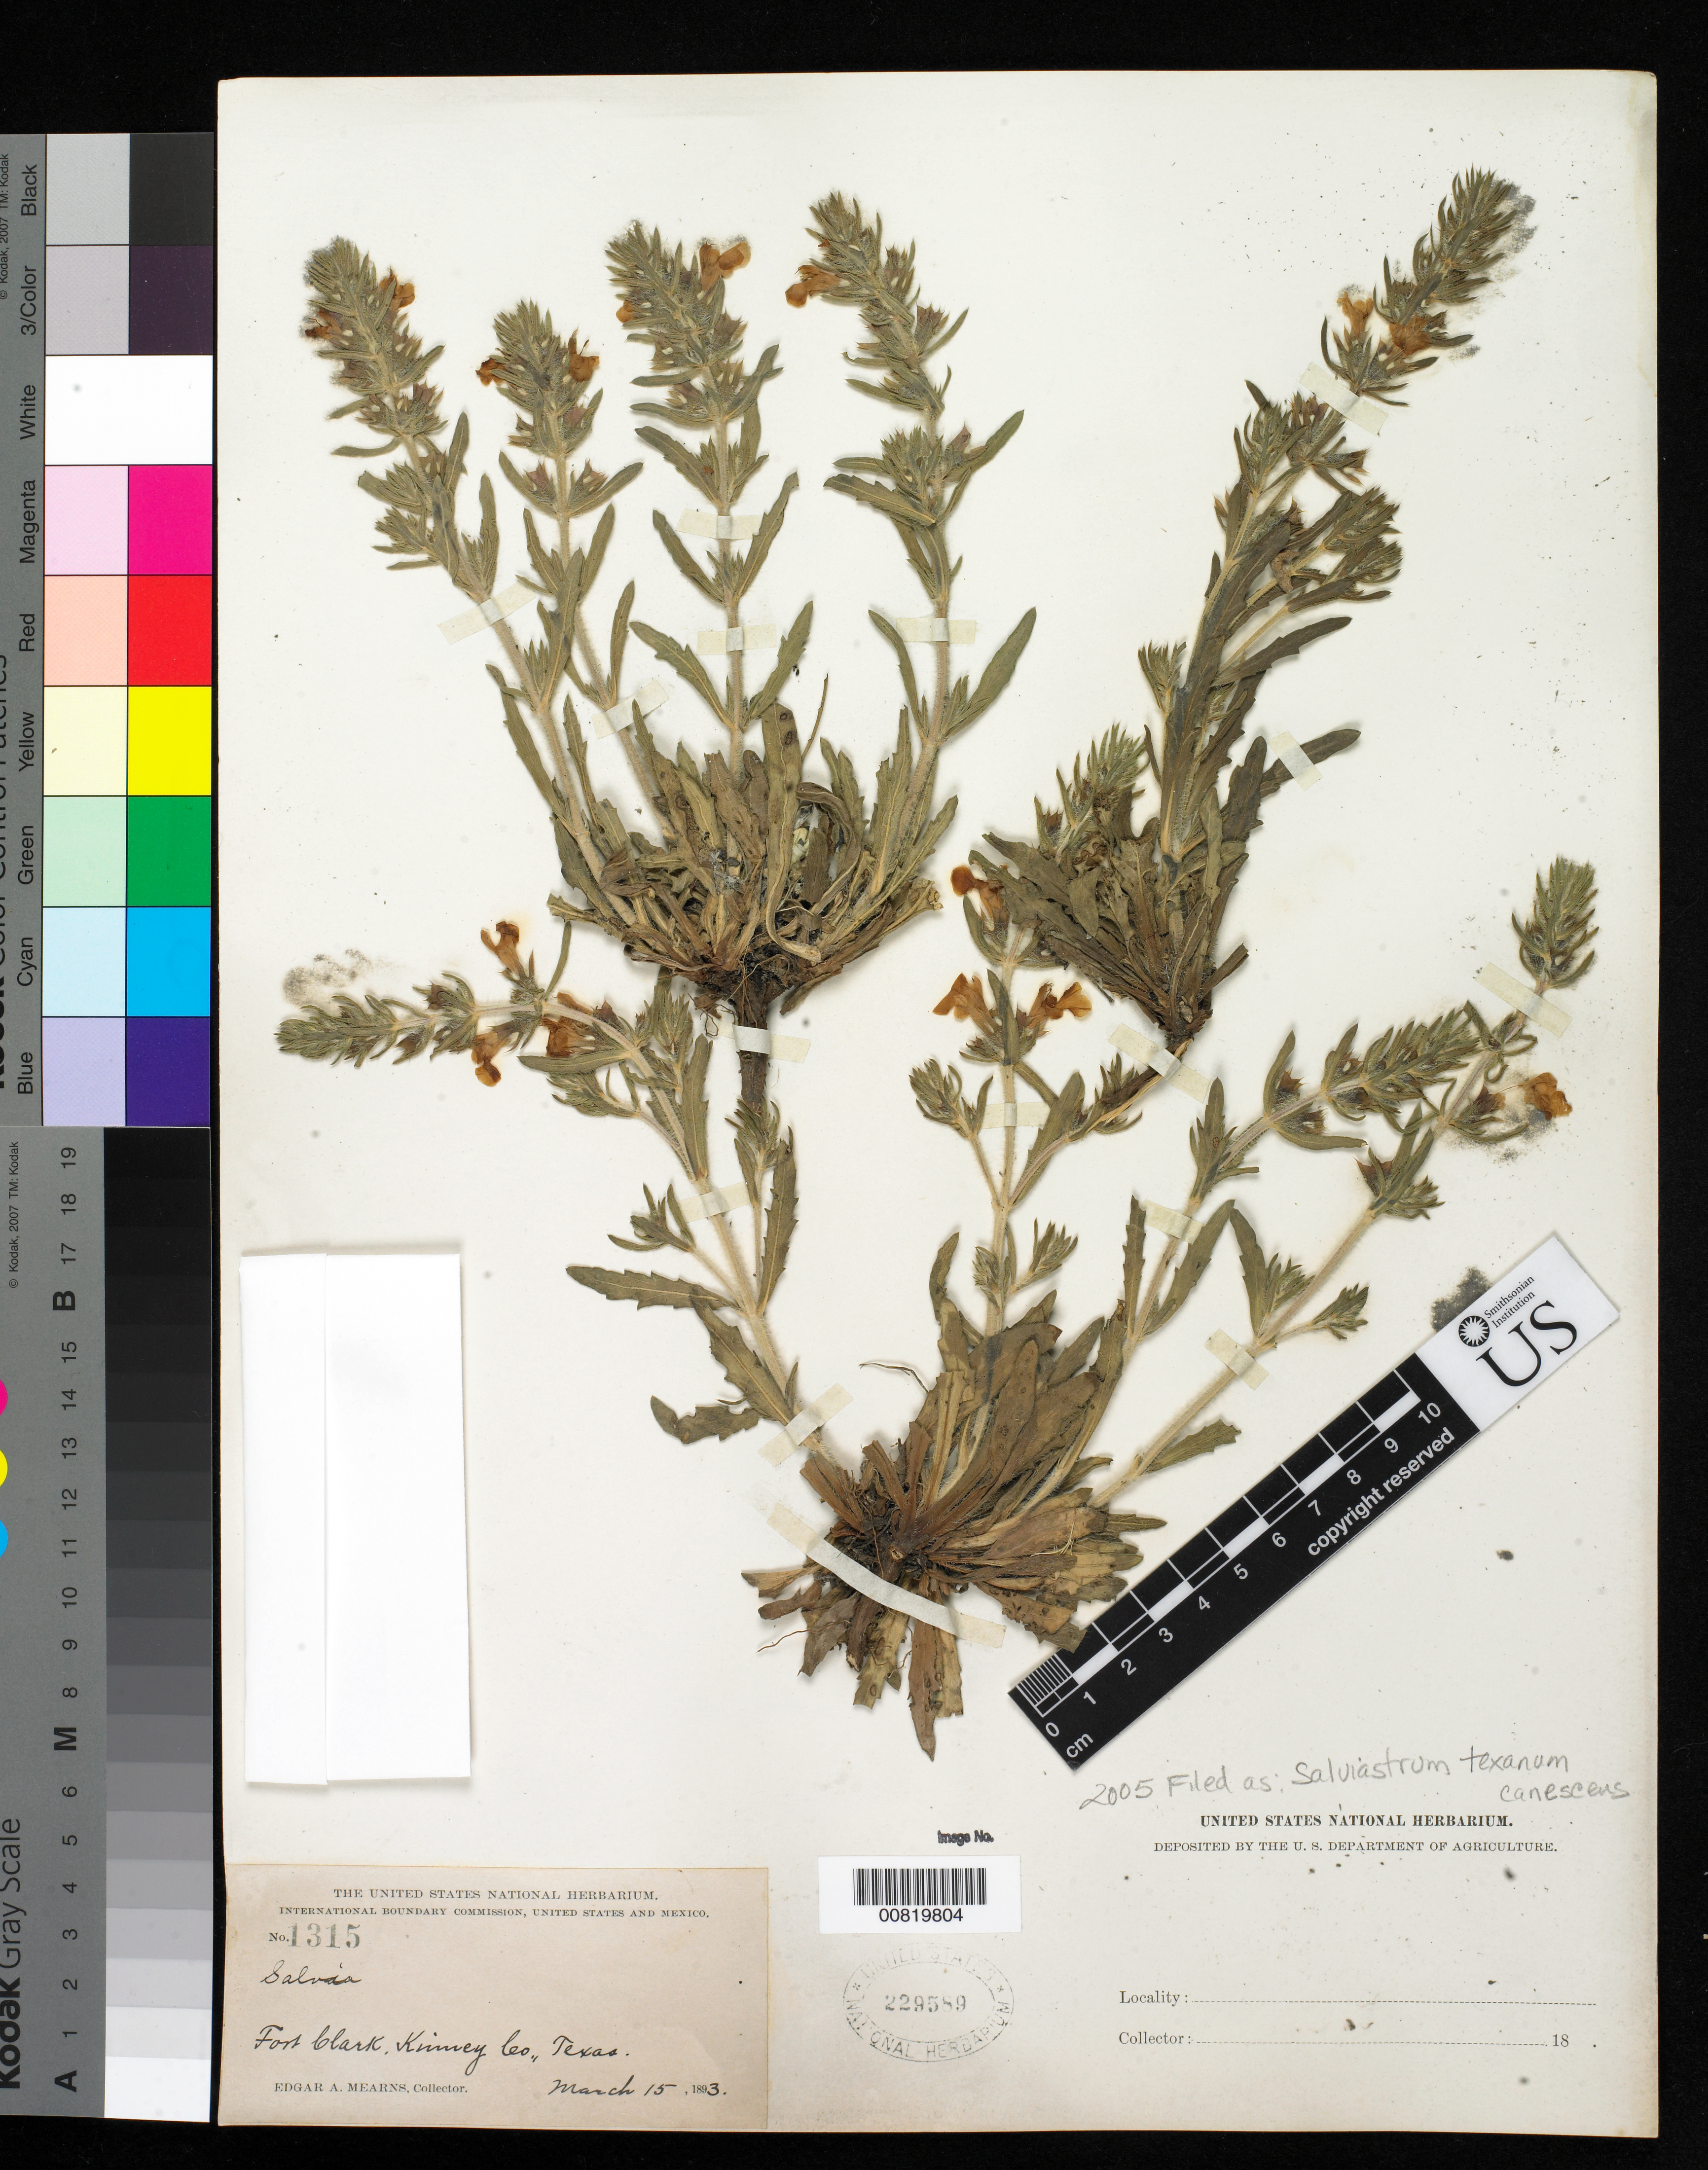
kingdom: Plantae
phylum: Tracheophyta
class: Magnoliopsida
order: Lamiales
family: Lamiaceae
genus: Salviastrum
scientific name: Salviastrum texanum var. canescens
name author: (A. Gray) Cory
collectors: E. A. Mearns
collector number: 1315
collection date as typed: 15 Mar 1893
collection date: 1893-03-15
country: United States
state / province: Texas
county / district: Kinney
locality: Fort Clark, Kinney County, Texas.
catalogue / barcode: US 229589